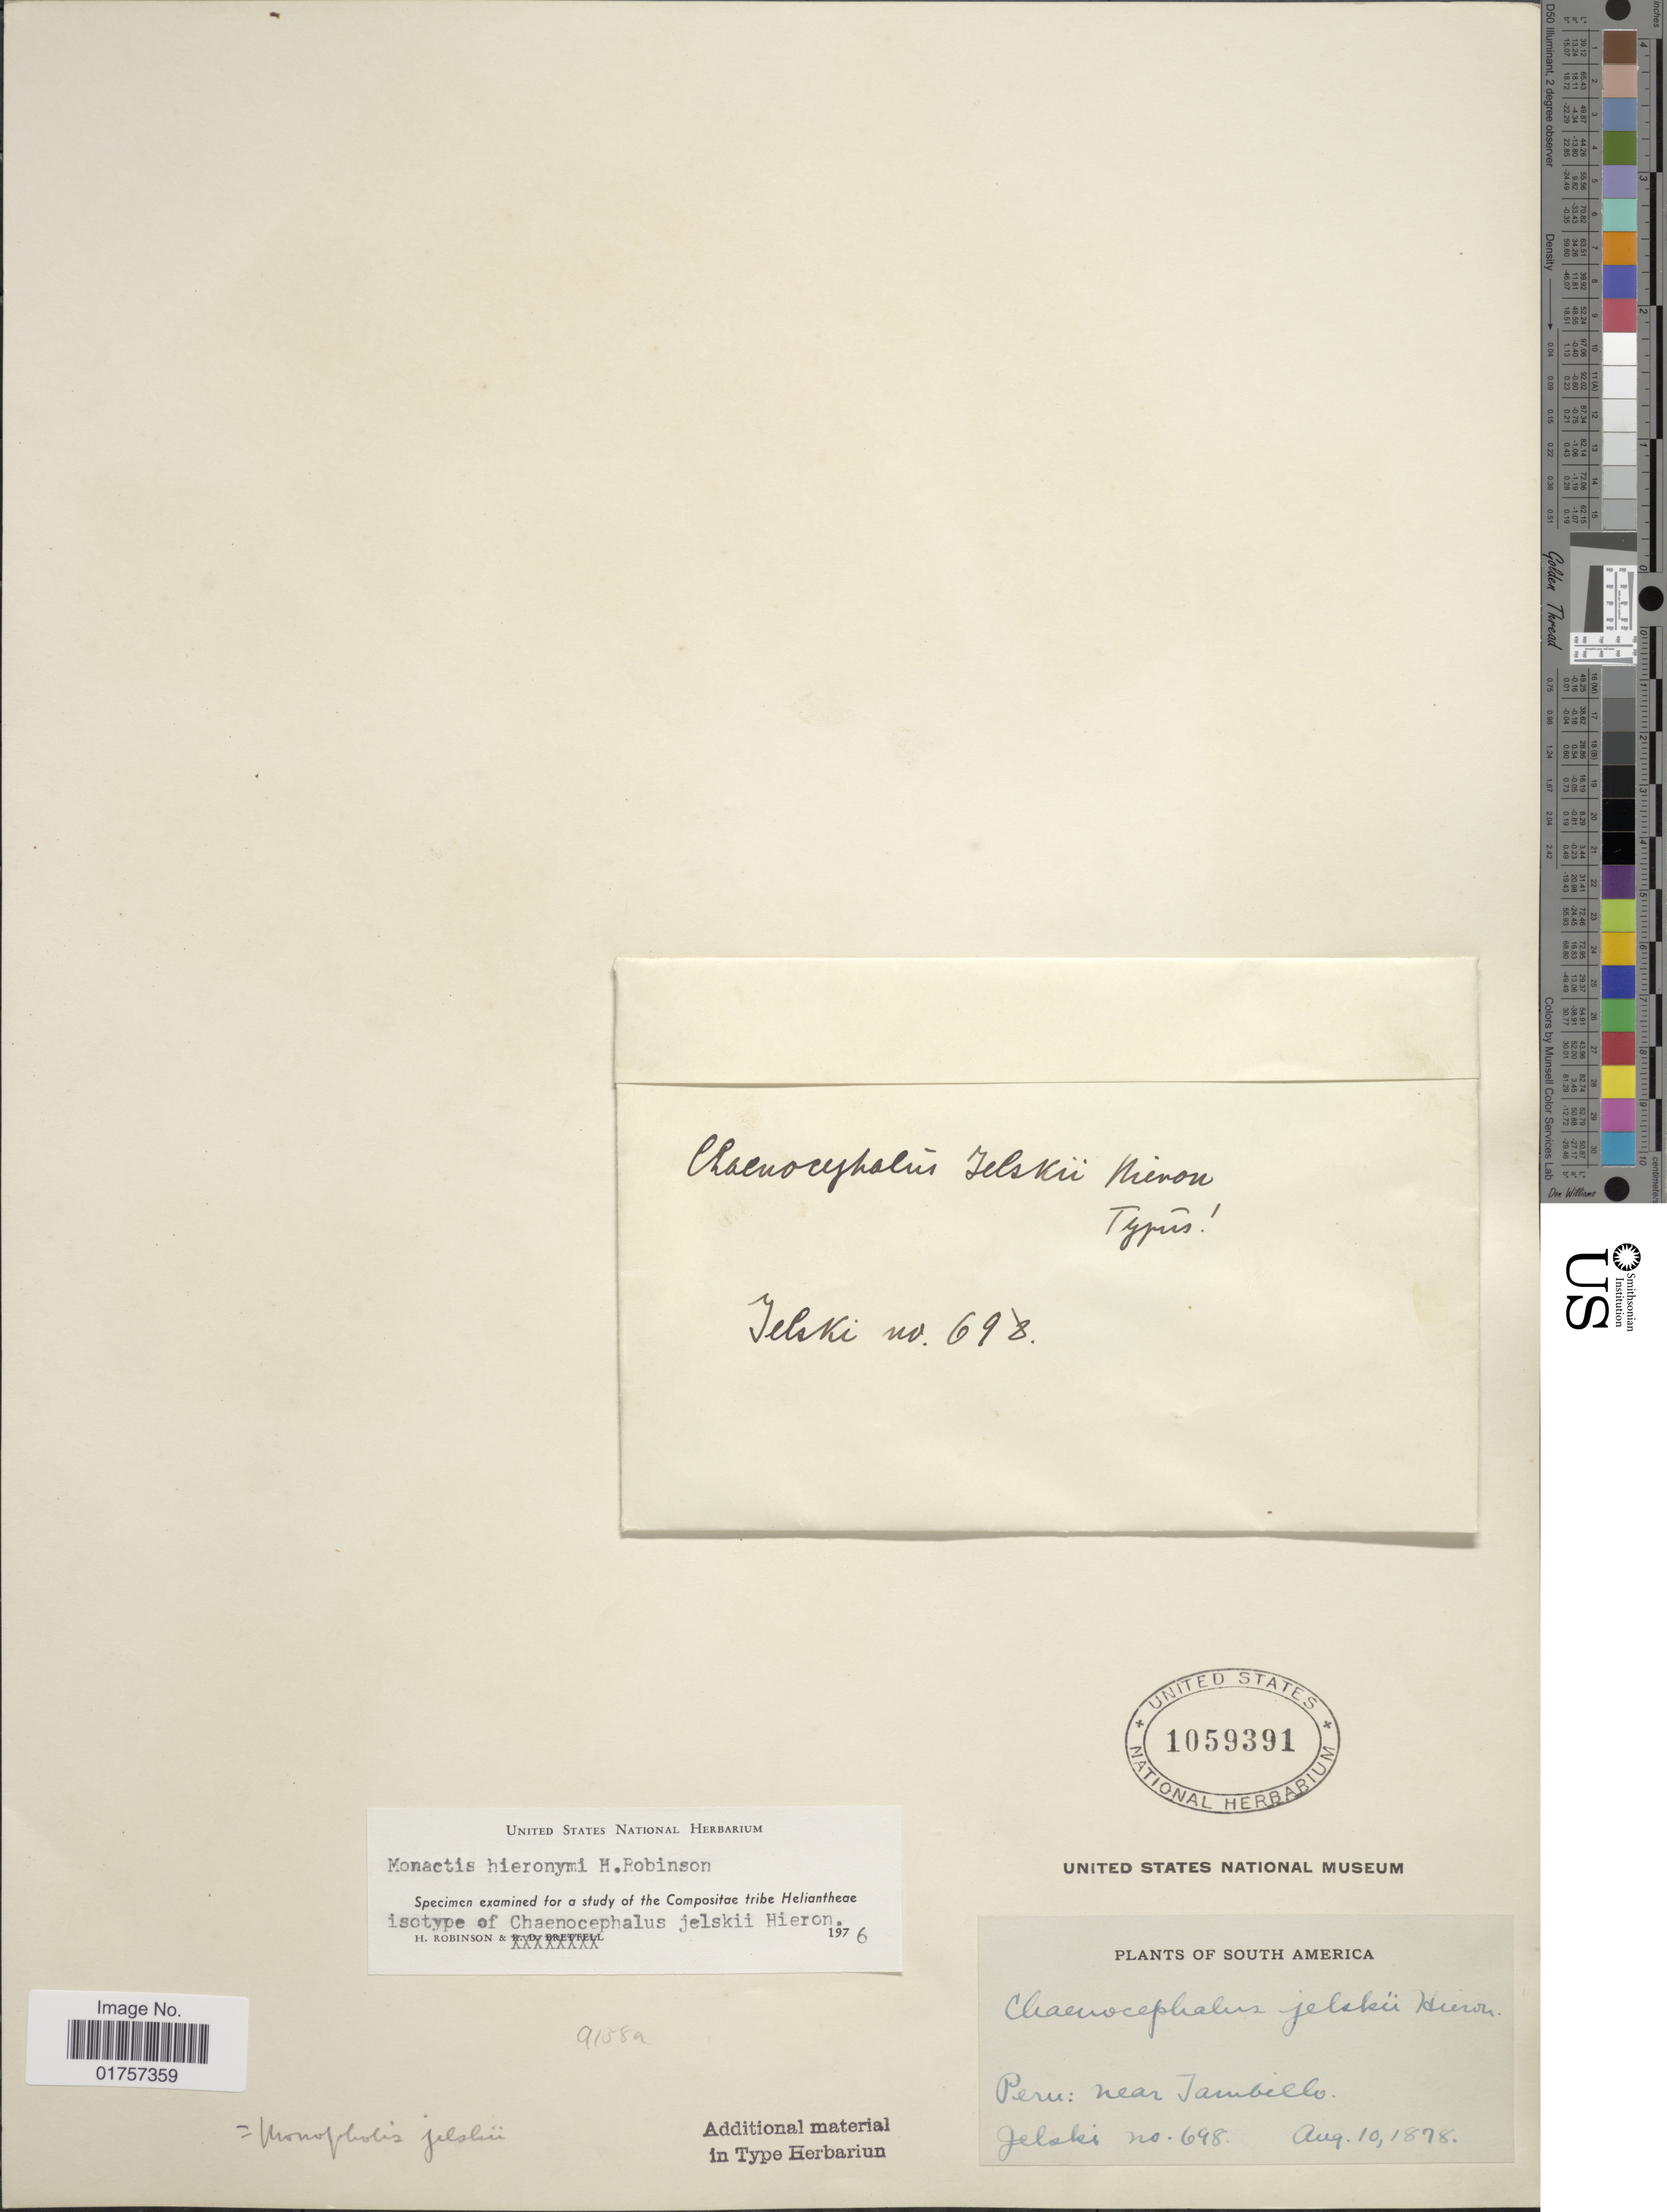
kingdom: Plantae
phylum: Tracheophyta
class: Magnoliopsida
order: Asterales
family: Asteraceae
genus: Monactis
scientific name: Monactis jelskii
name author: Hieron.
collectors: -. Jelski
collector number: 698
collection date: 1878-08-10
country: Peru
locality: Near Tambillo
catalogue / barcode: US 1059391